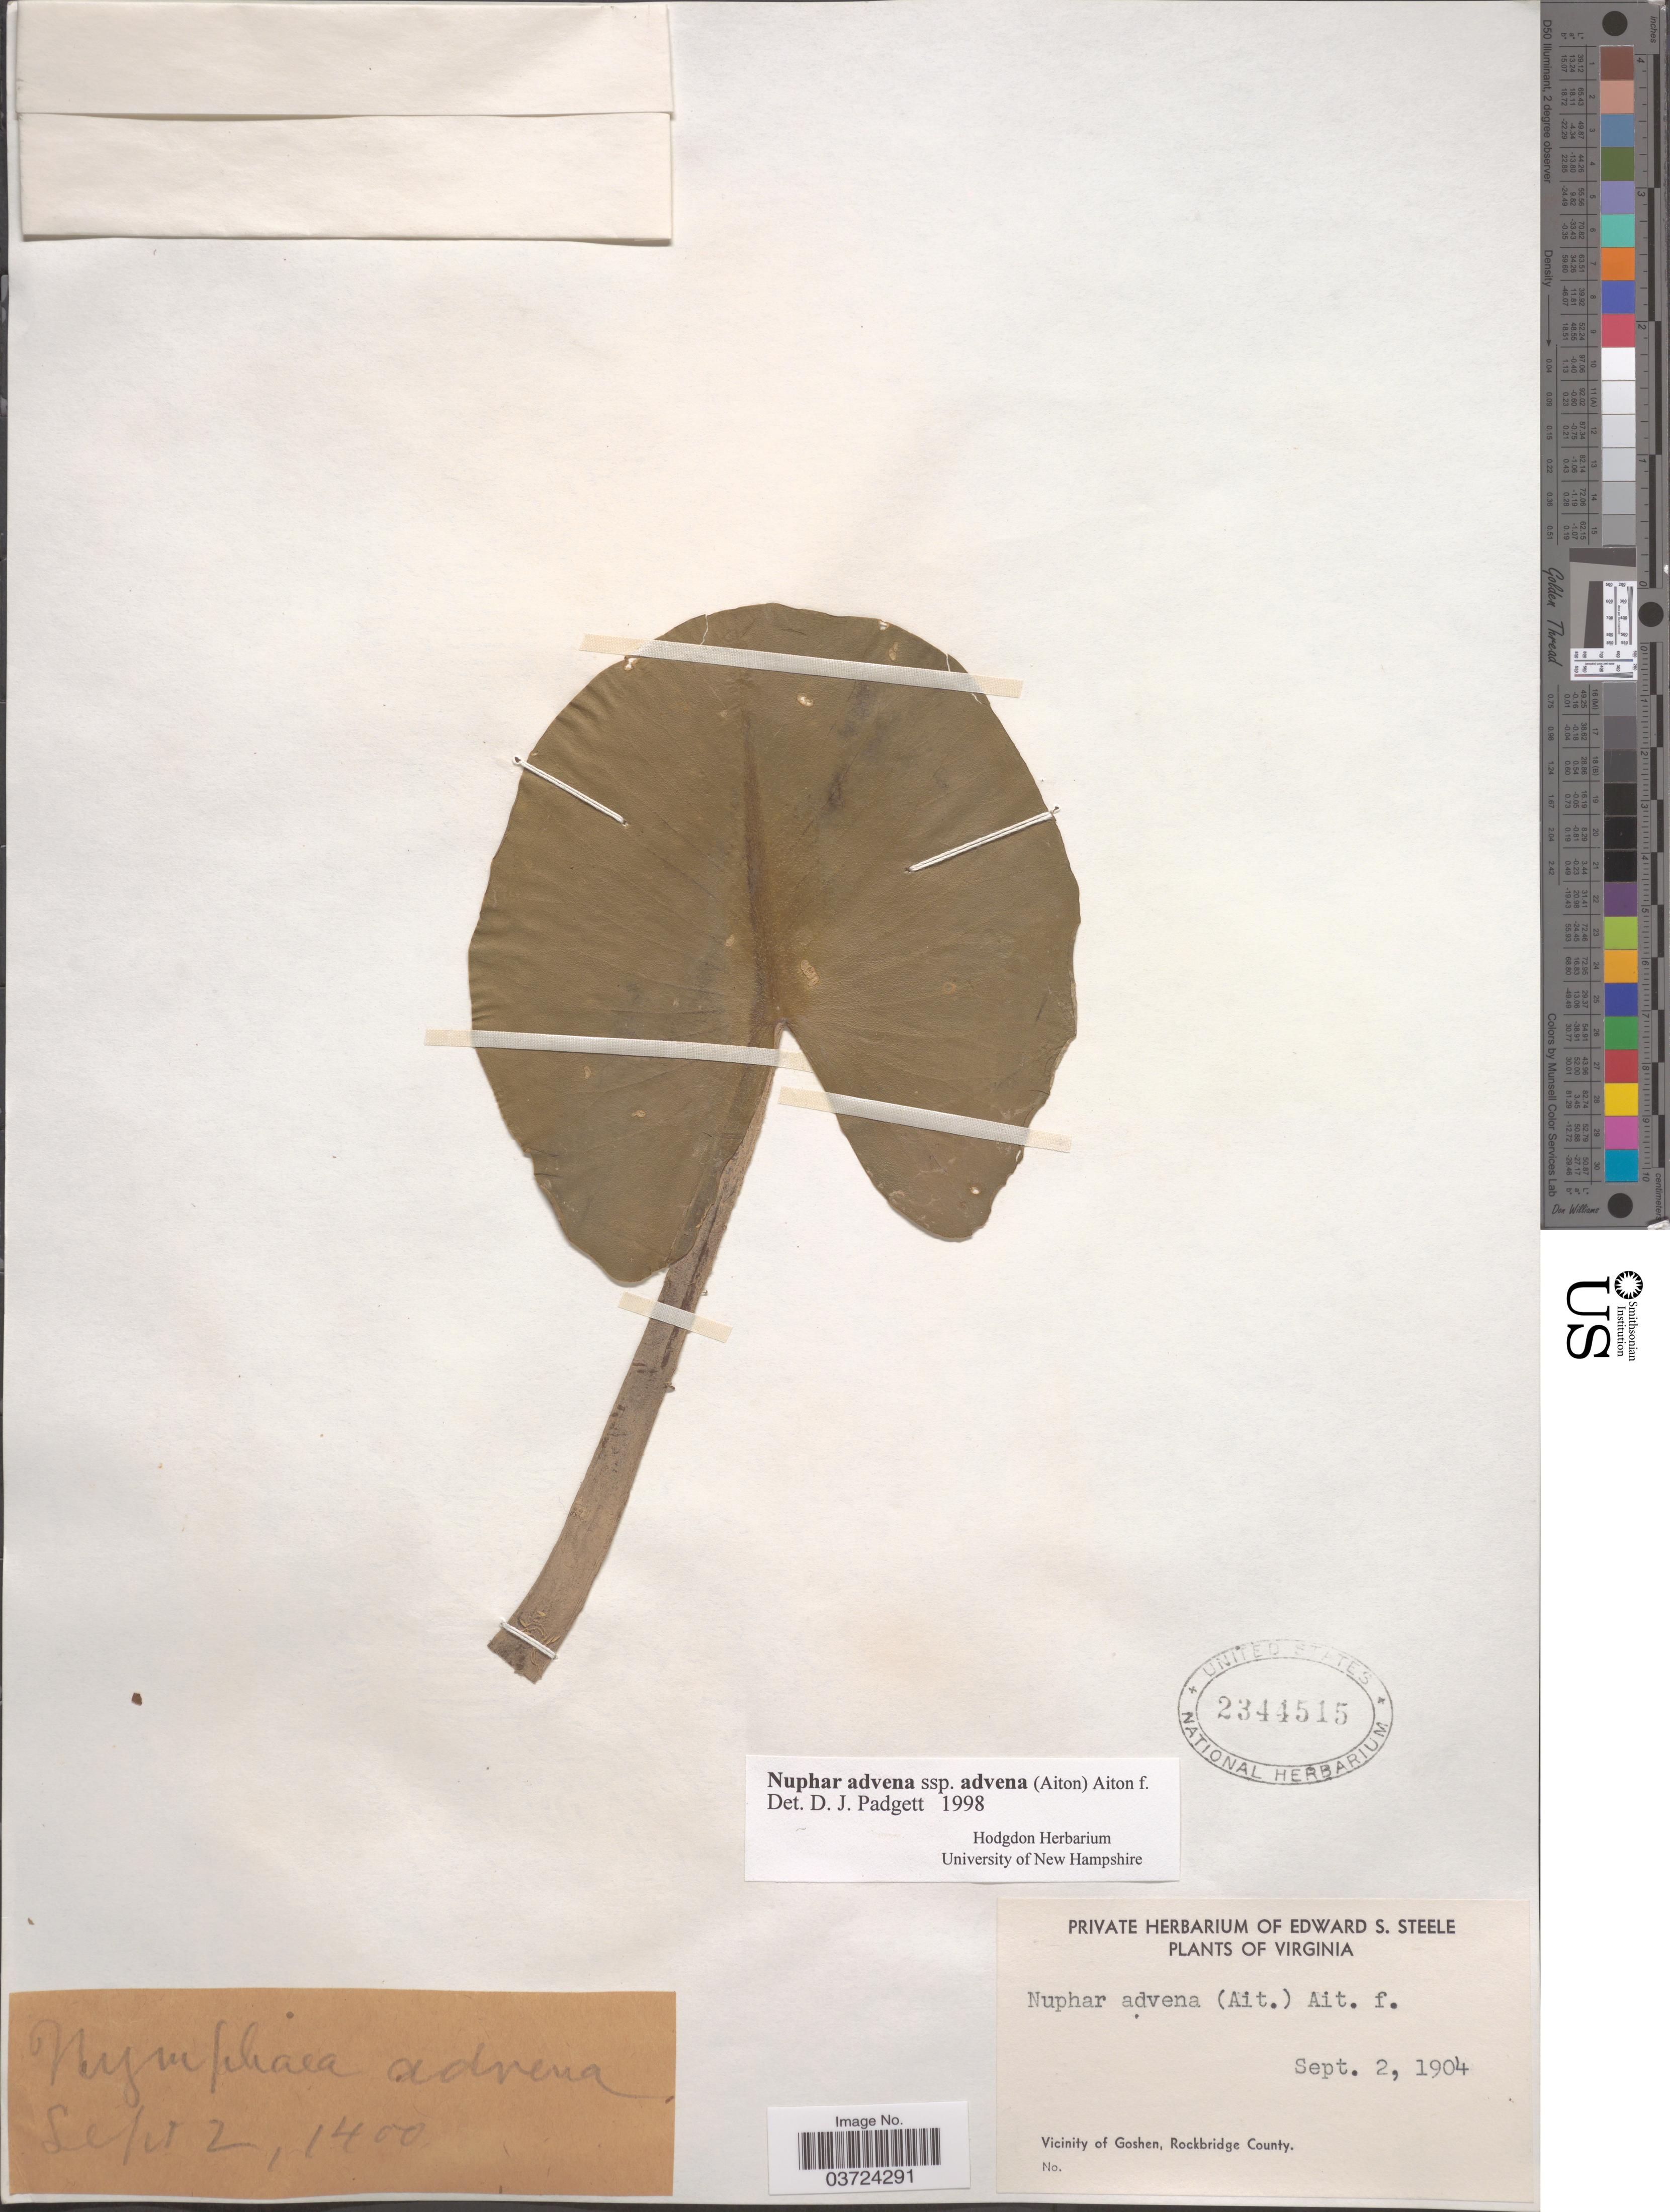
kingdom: Plantae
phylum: Tracheophyta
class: Magnoliopsida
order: Nymphaeales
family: Nymphaeaceae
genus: Nuphar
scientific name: Nuphar advena subsp. advena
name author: (Aiton) W.T. Aiton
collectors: ex herb. Edward S. Steele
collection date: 1904-09-02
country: United States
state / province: Virginia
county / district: Rockbridge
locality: Vicinity of Goshen, Rockbridge County.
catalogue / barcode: US 2344515